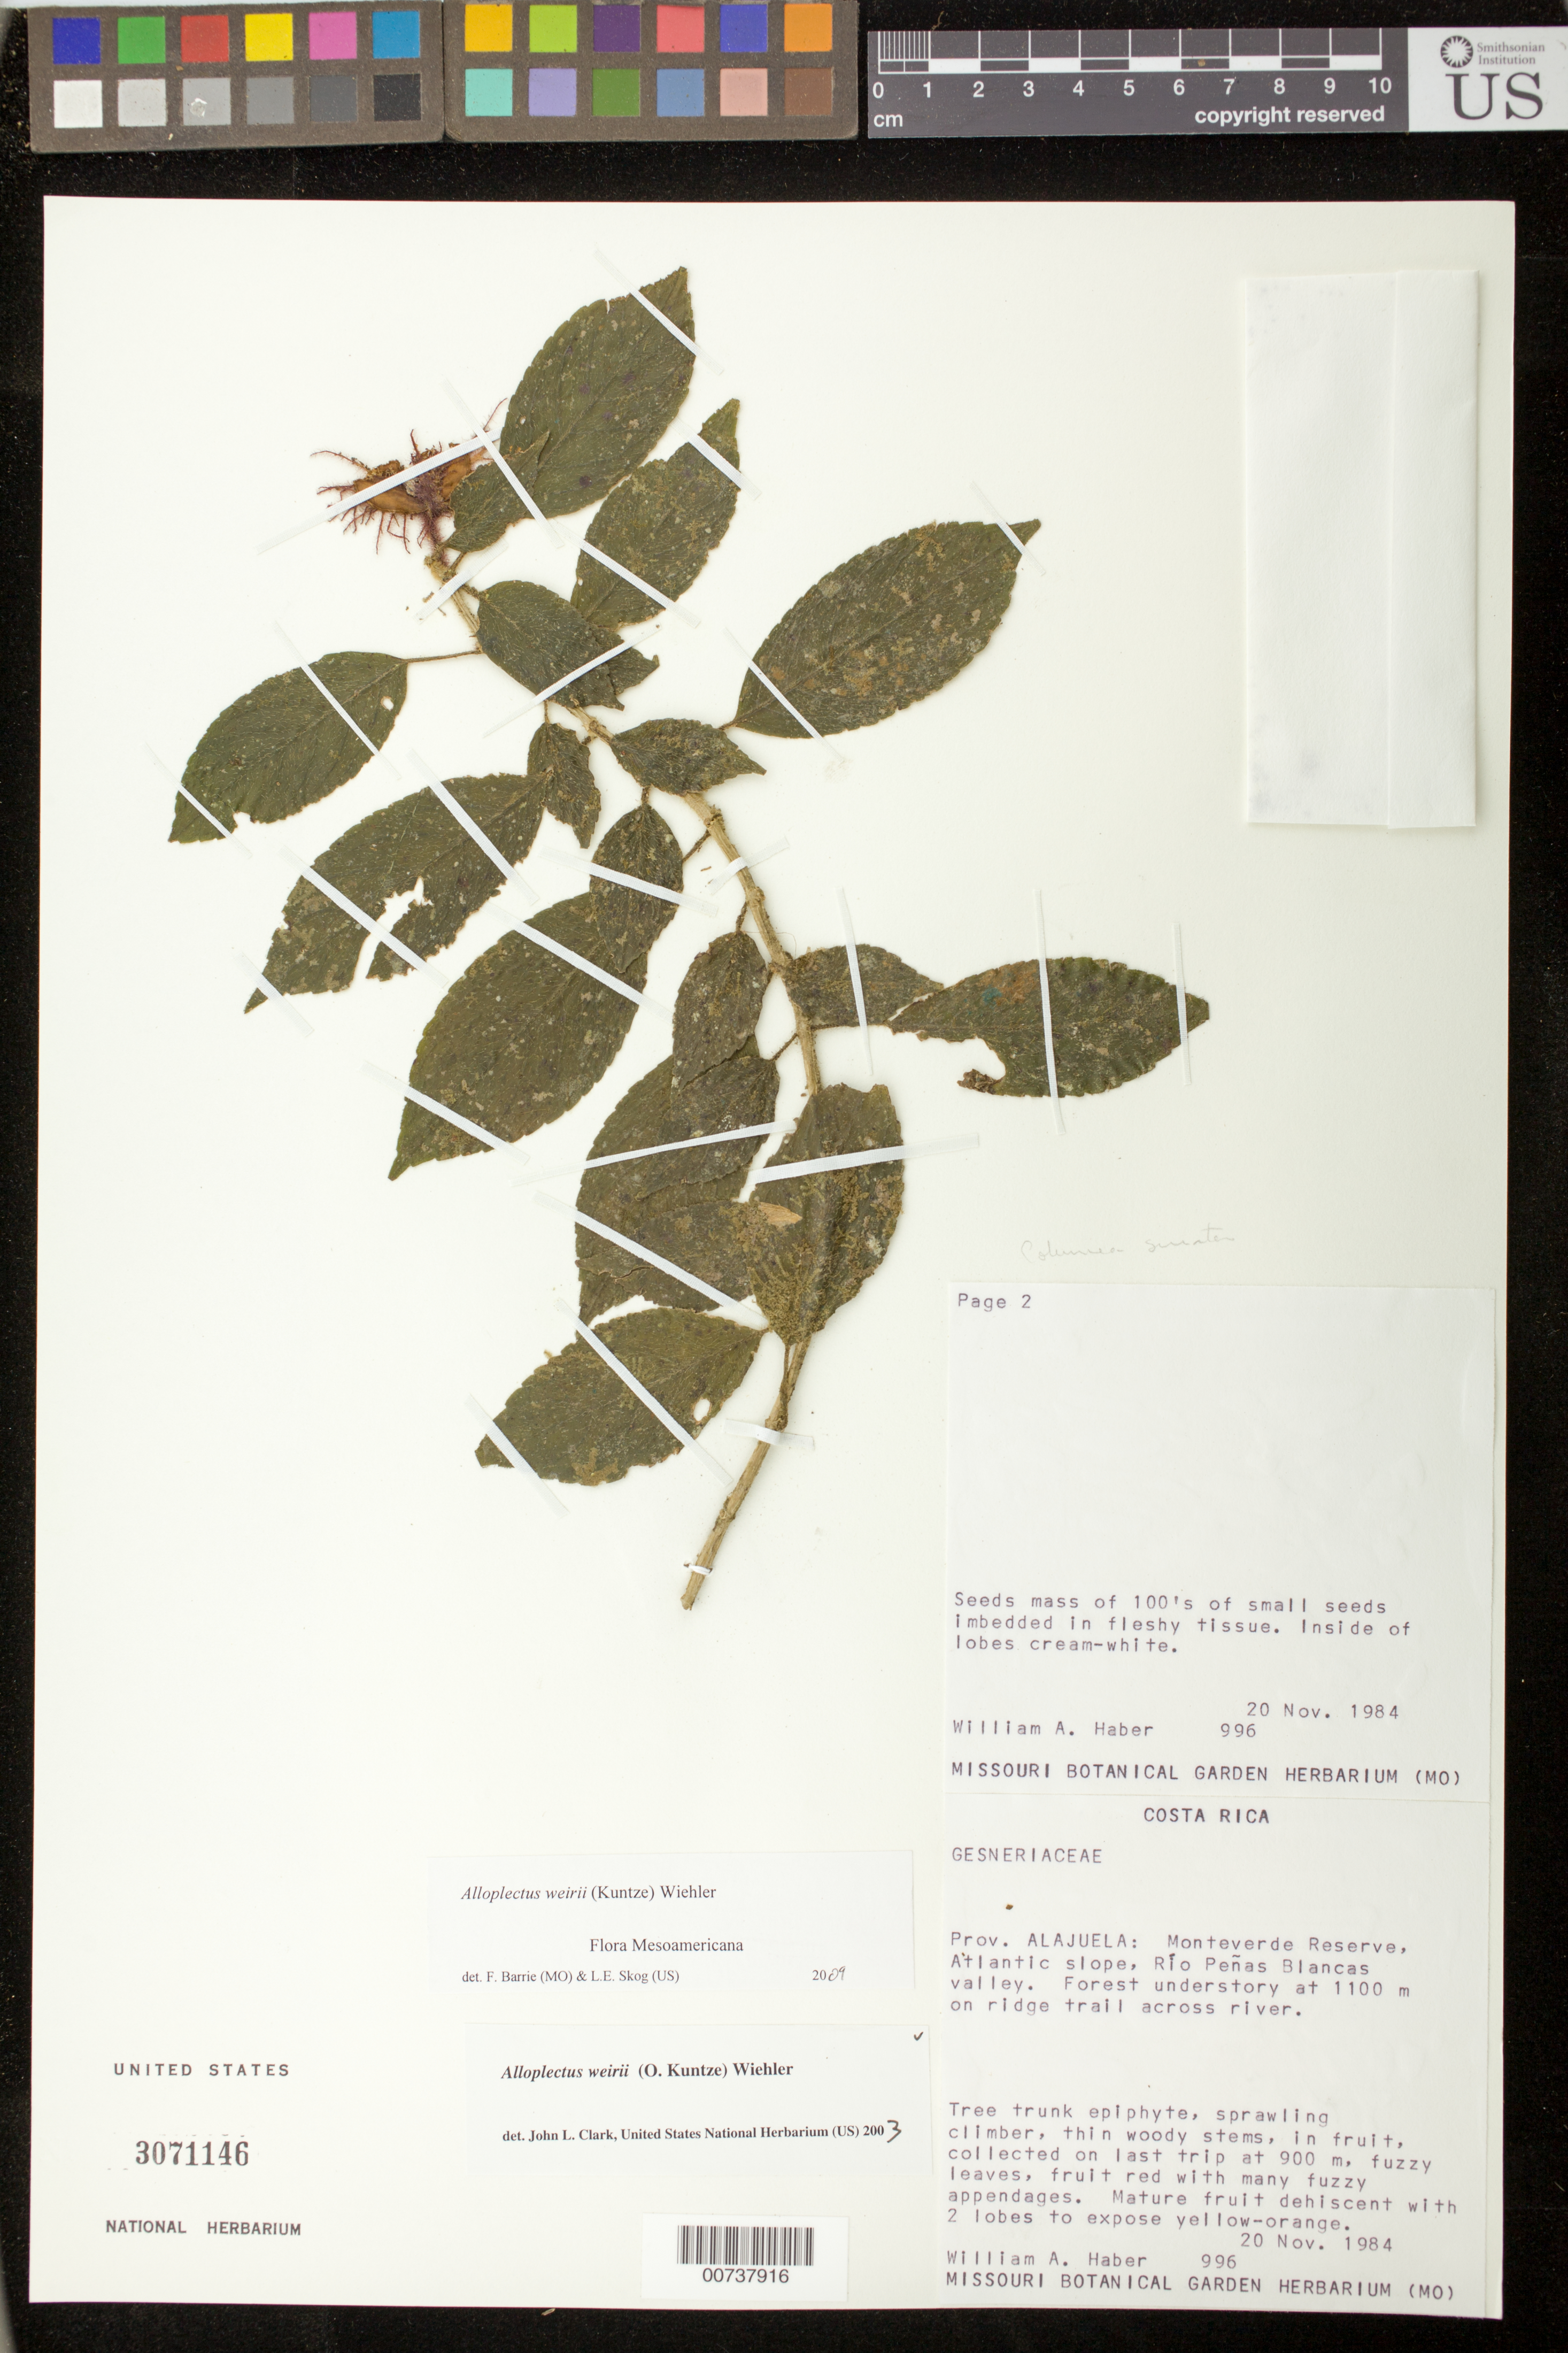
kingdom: Plantae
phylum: Tracheophyta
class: Magnoliopsida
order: Lamiales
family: Gesneriaceae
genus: Alloplectus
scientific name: Alloplectus weirii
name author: (Kuntze) Wiehler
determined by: Barrie, F. R.; Skog, Laurence E.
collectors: W. A. Haber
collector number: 996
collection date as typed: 24 Nov 1984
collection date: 1984-11-24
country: Costa Rica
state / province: Alajuela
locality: Monteverde Reserve, Atlantic slope, Río Peñas Blancas valley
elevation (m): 1100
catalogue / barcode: US 3071146